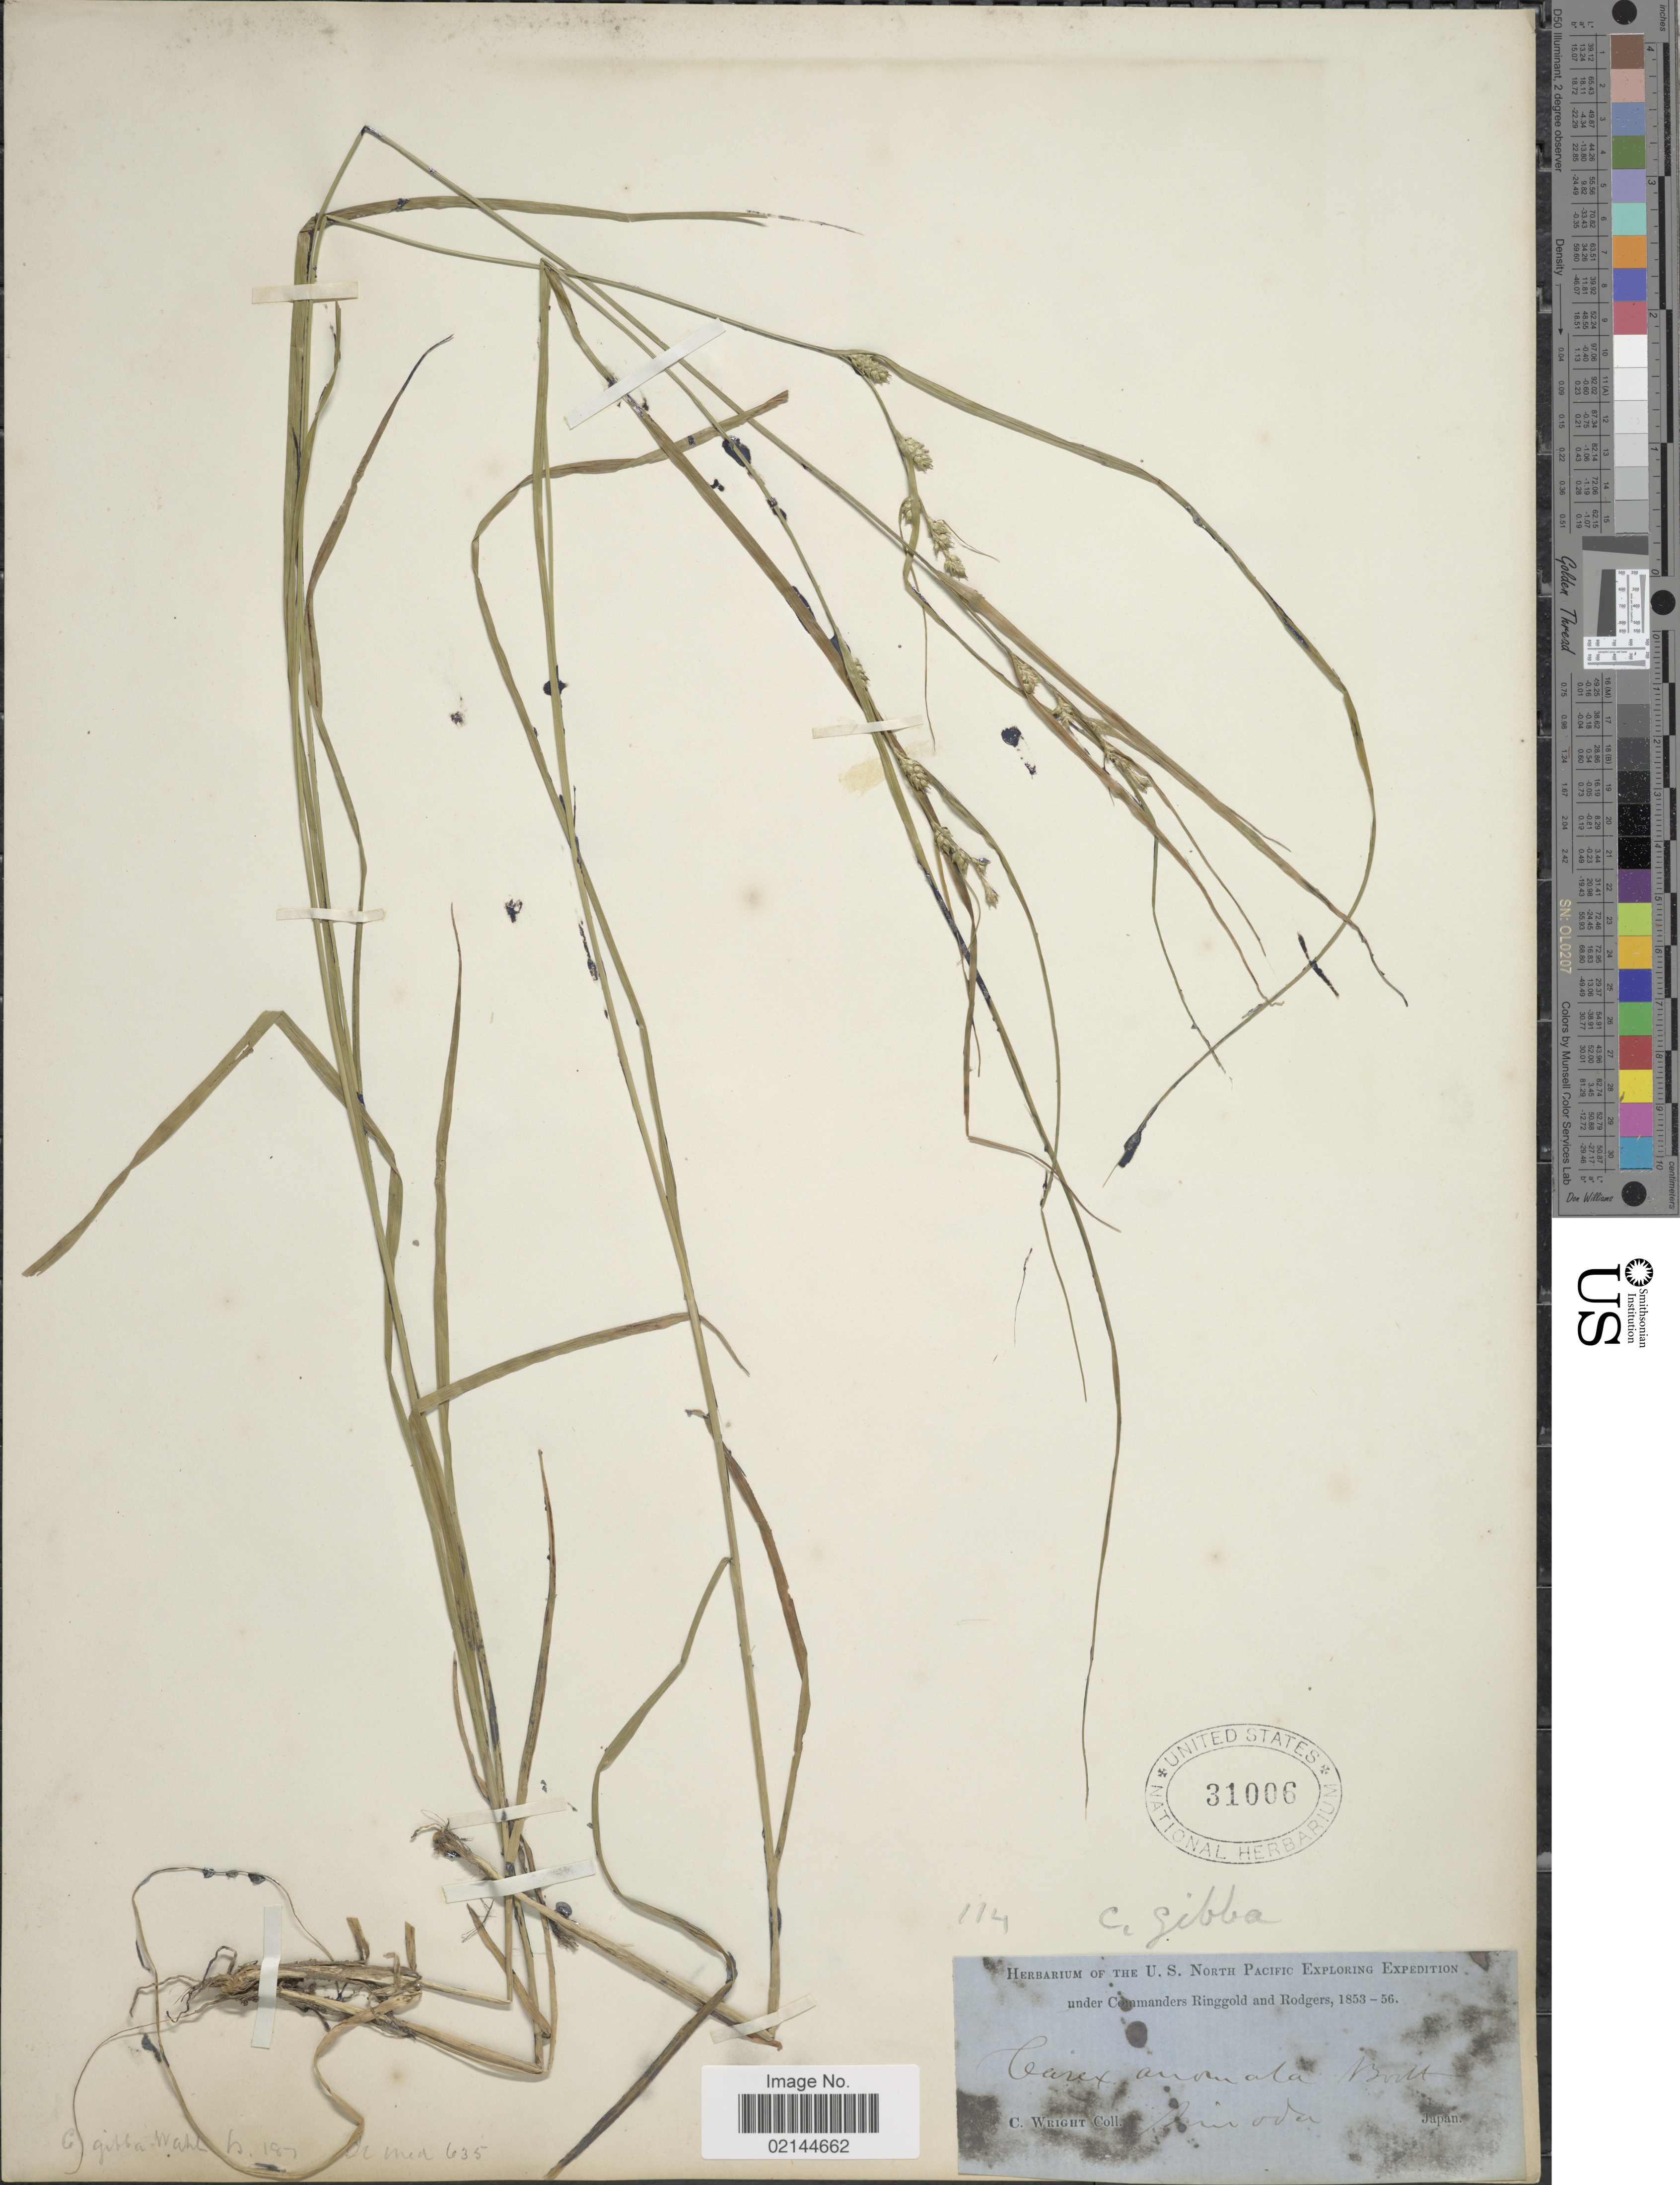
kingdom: Plantae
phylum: Tracheophyta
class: Liliopsida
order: Poales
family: Cyperaceae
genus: Carex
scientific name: Carex gibba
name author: Wahlenb.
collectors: C. Wright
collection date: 1853/1856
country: Japan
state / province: Sizuoka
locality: Simoda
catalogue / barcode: US 31006